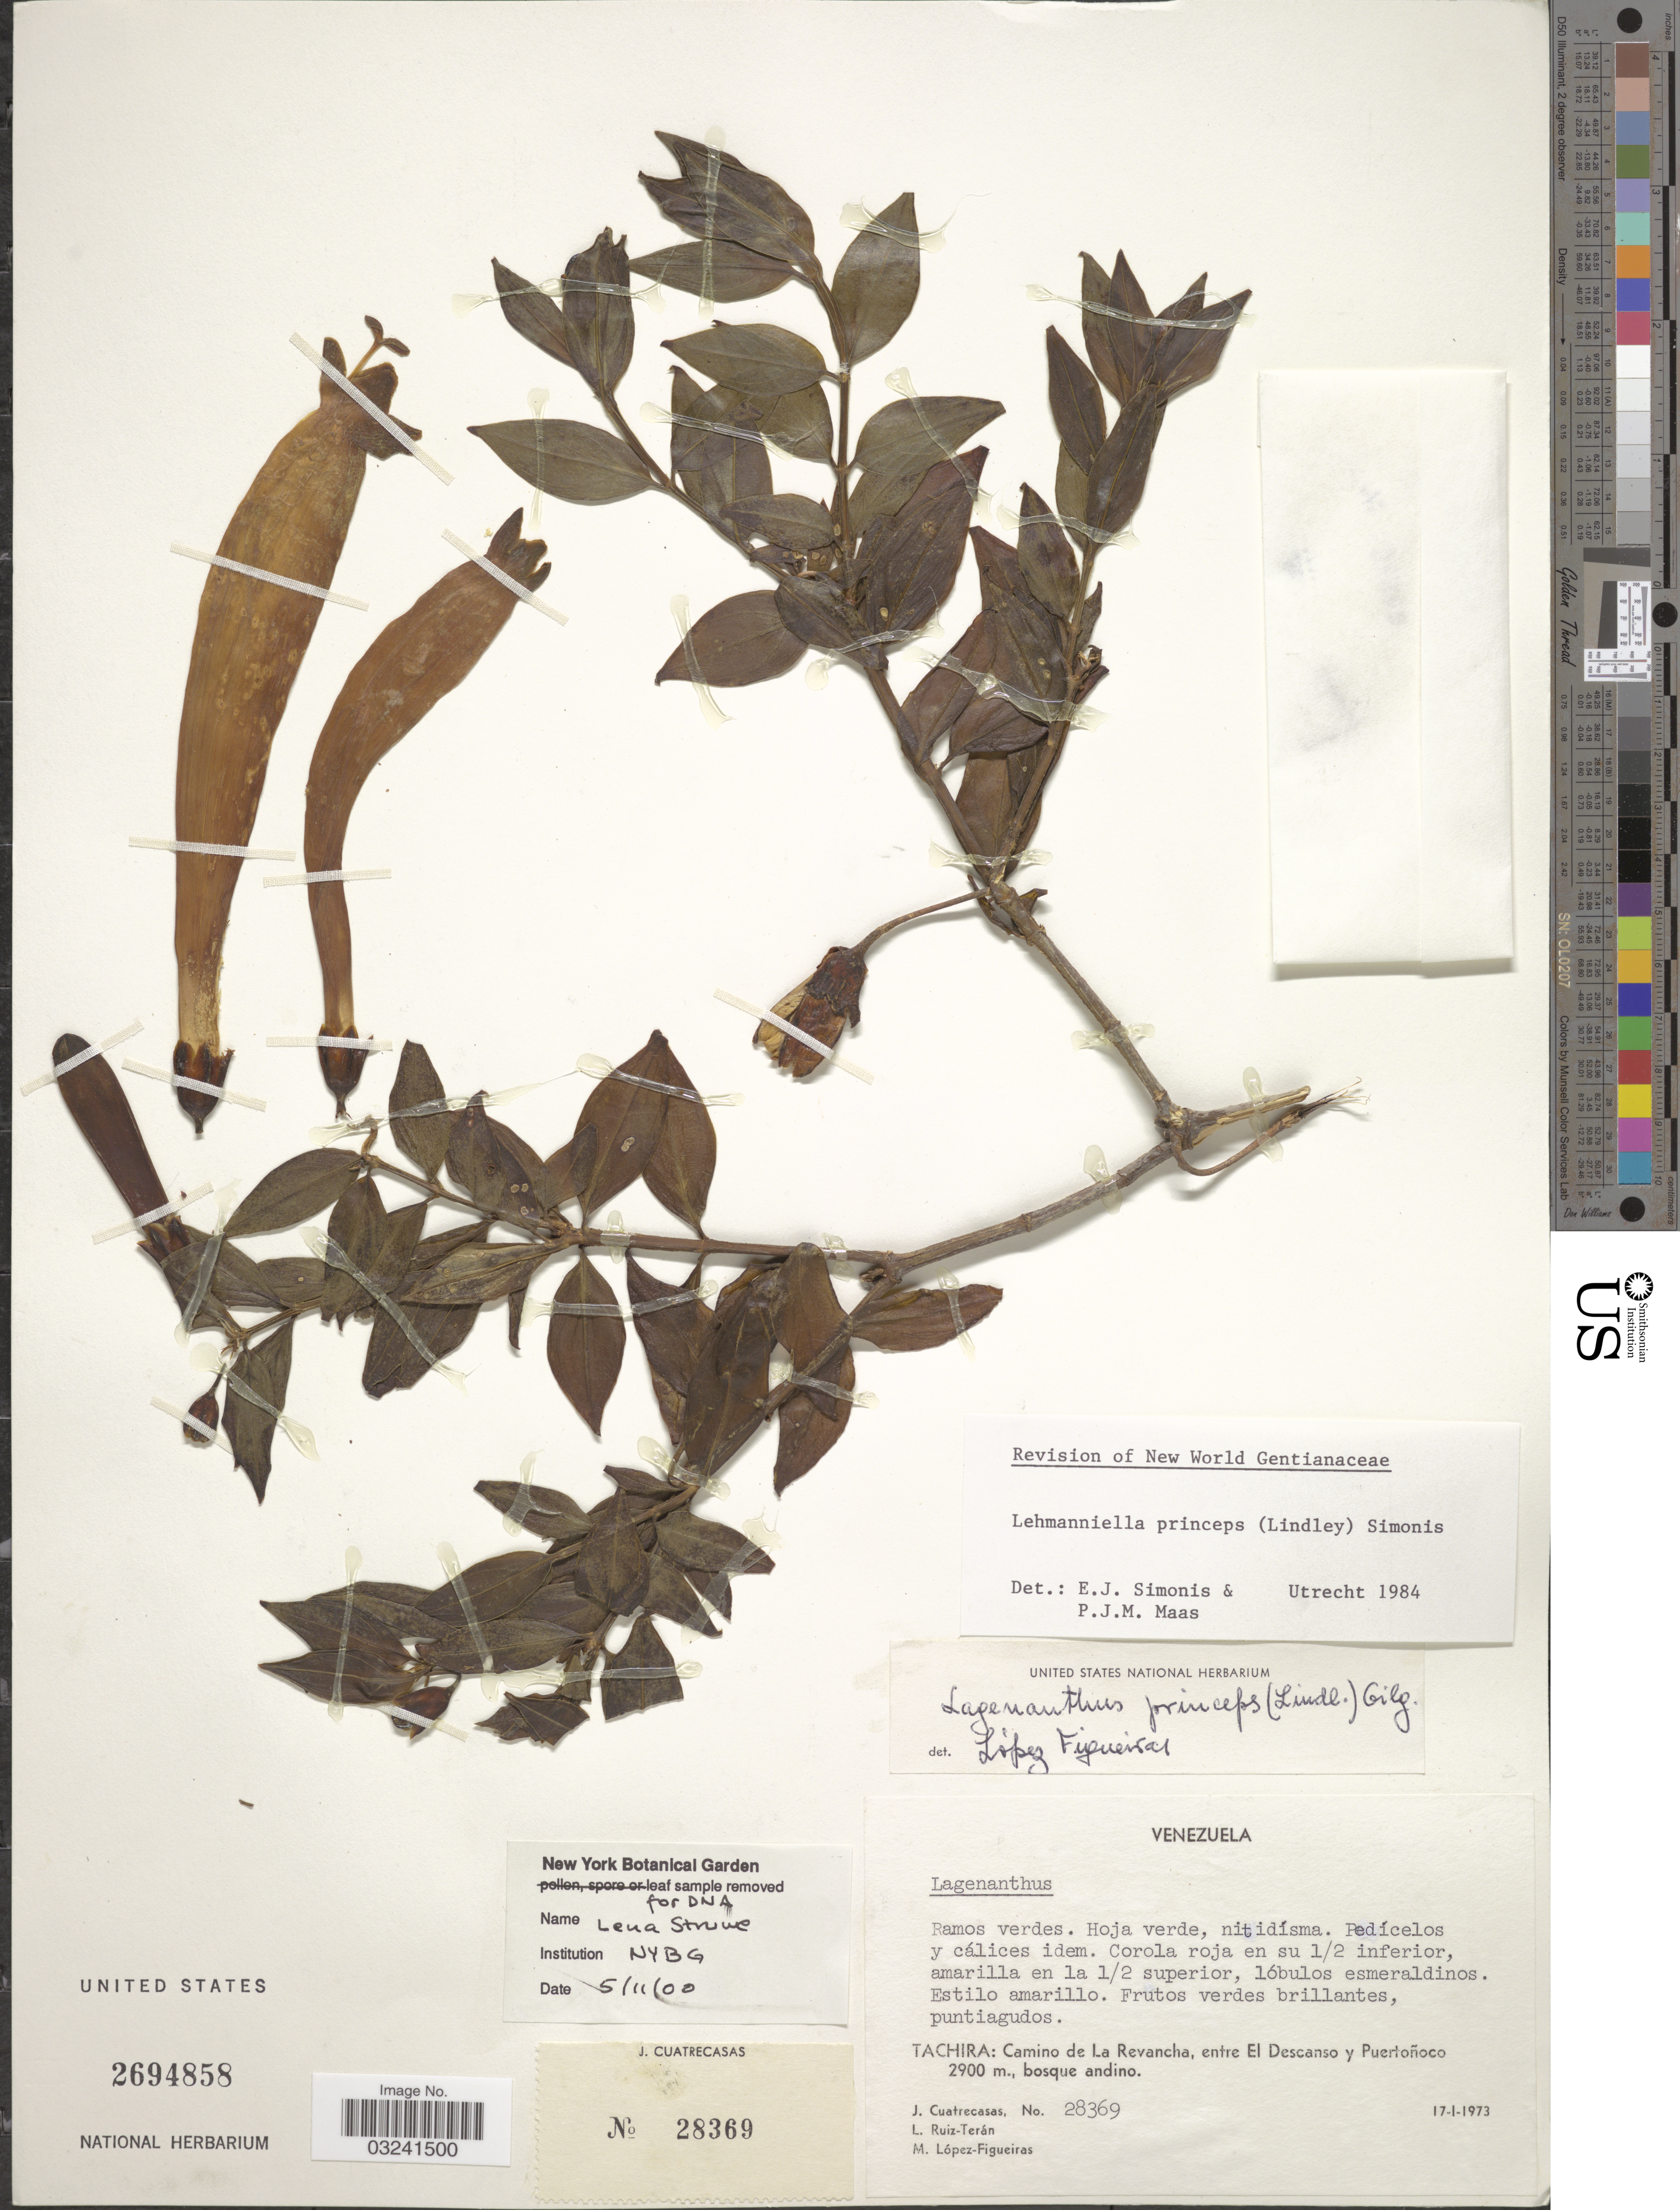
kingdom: Plantae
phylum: Tracheophyta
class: Magnoliopsida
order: Gentianales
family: Gentianaceae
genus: Lagenanthus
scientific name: Lagenanthus princeps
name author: (Lindl.) Gilg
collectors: J. Cuatrecasas, L. E. Ruíz-Terán & M. López Figueiras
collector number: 28369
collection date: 1973-01-17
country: Venezuela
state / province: Tachira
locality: Camino de La Revancha, entre El Descanso y Puertoñoco.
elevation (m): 2900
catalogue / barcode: US 2694858